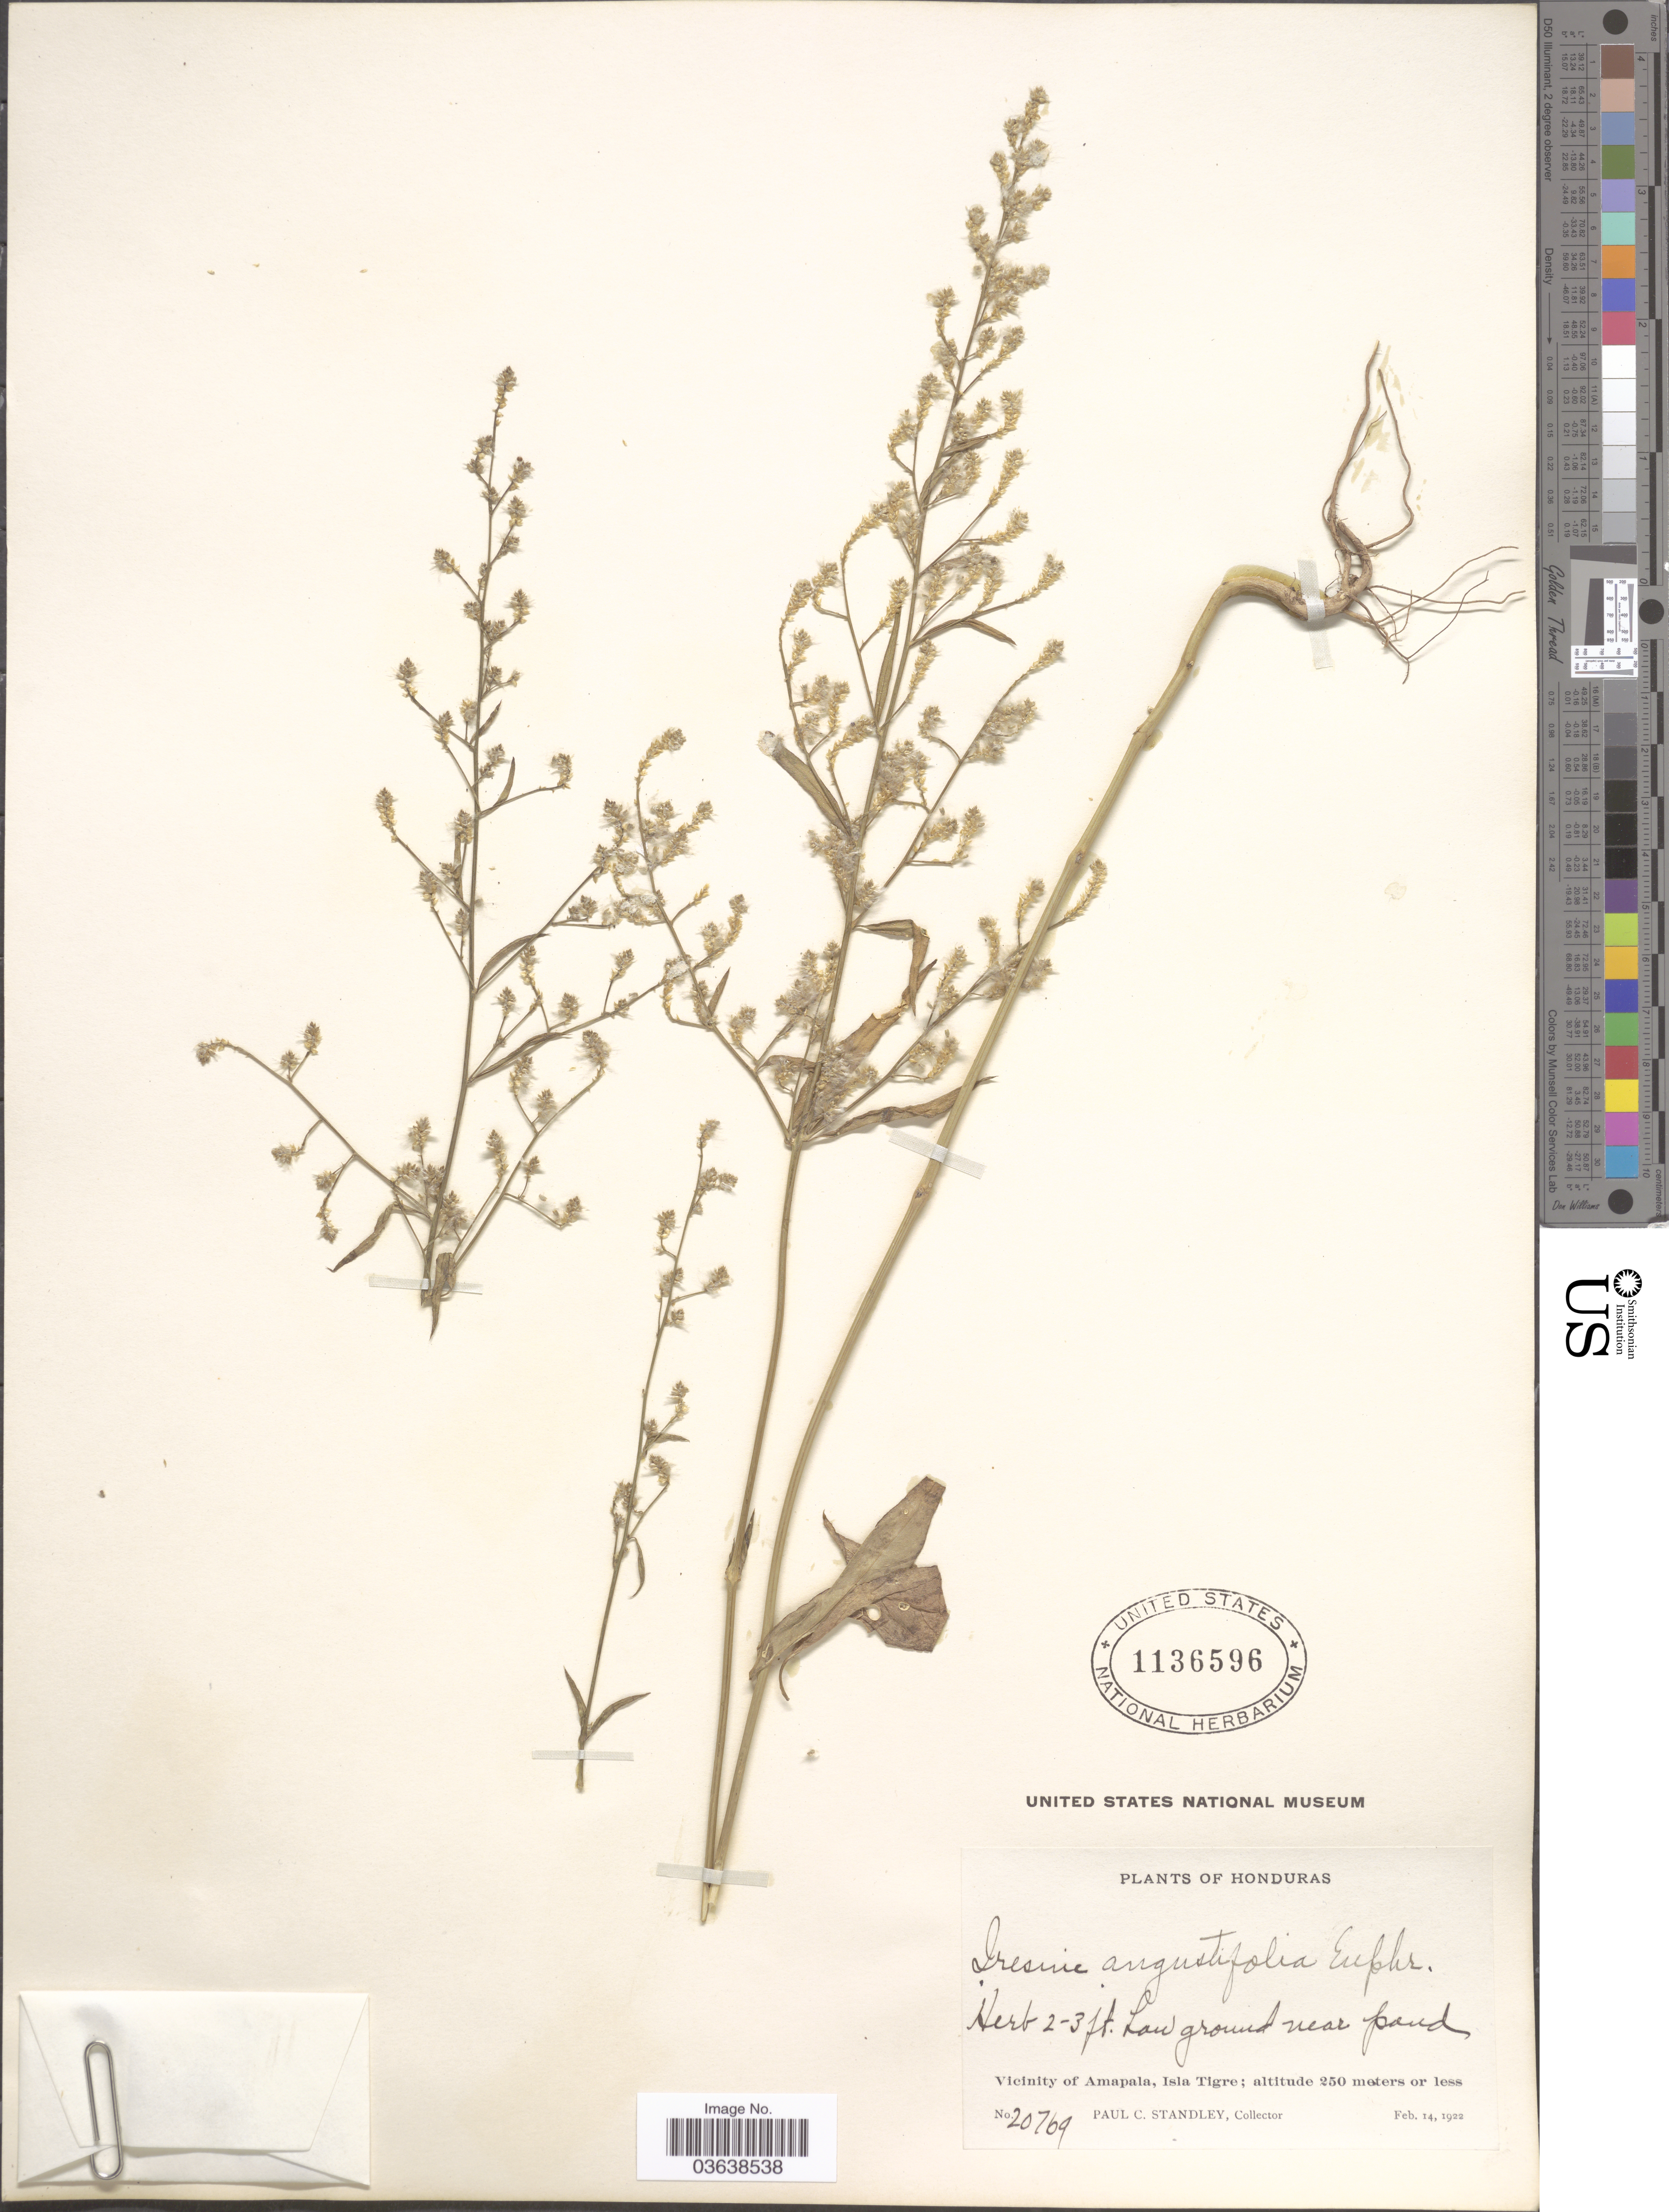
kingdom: Plantae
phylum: Tracheophyta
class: Magnoliopsida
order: Caryophyllales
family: Amaranthaceae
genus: Iresine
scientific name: Iresine angustifolia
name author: Euphrasén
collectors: P. C. Standley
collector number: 20769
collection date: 1922-02-14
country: Honduras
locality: Vicinity of Amapala, Isla Tigre.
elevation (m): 250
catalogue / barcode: US 1136596